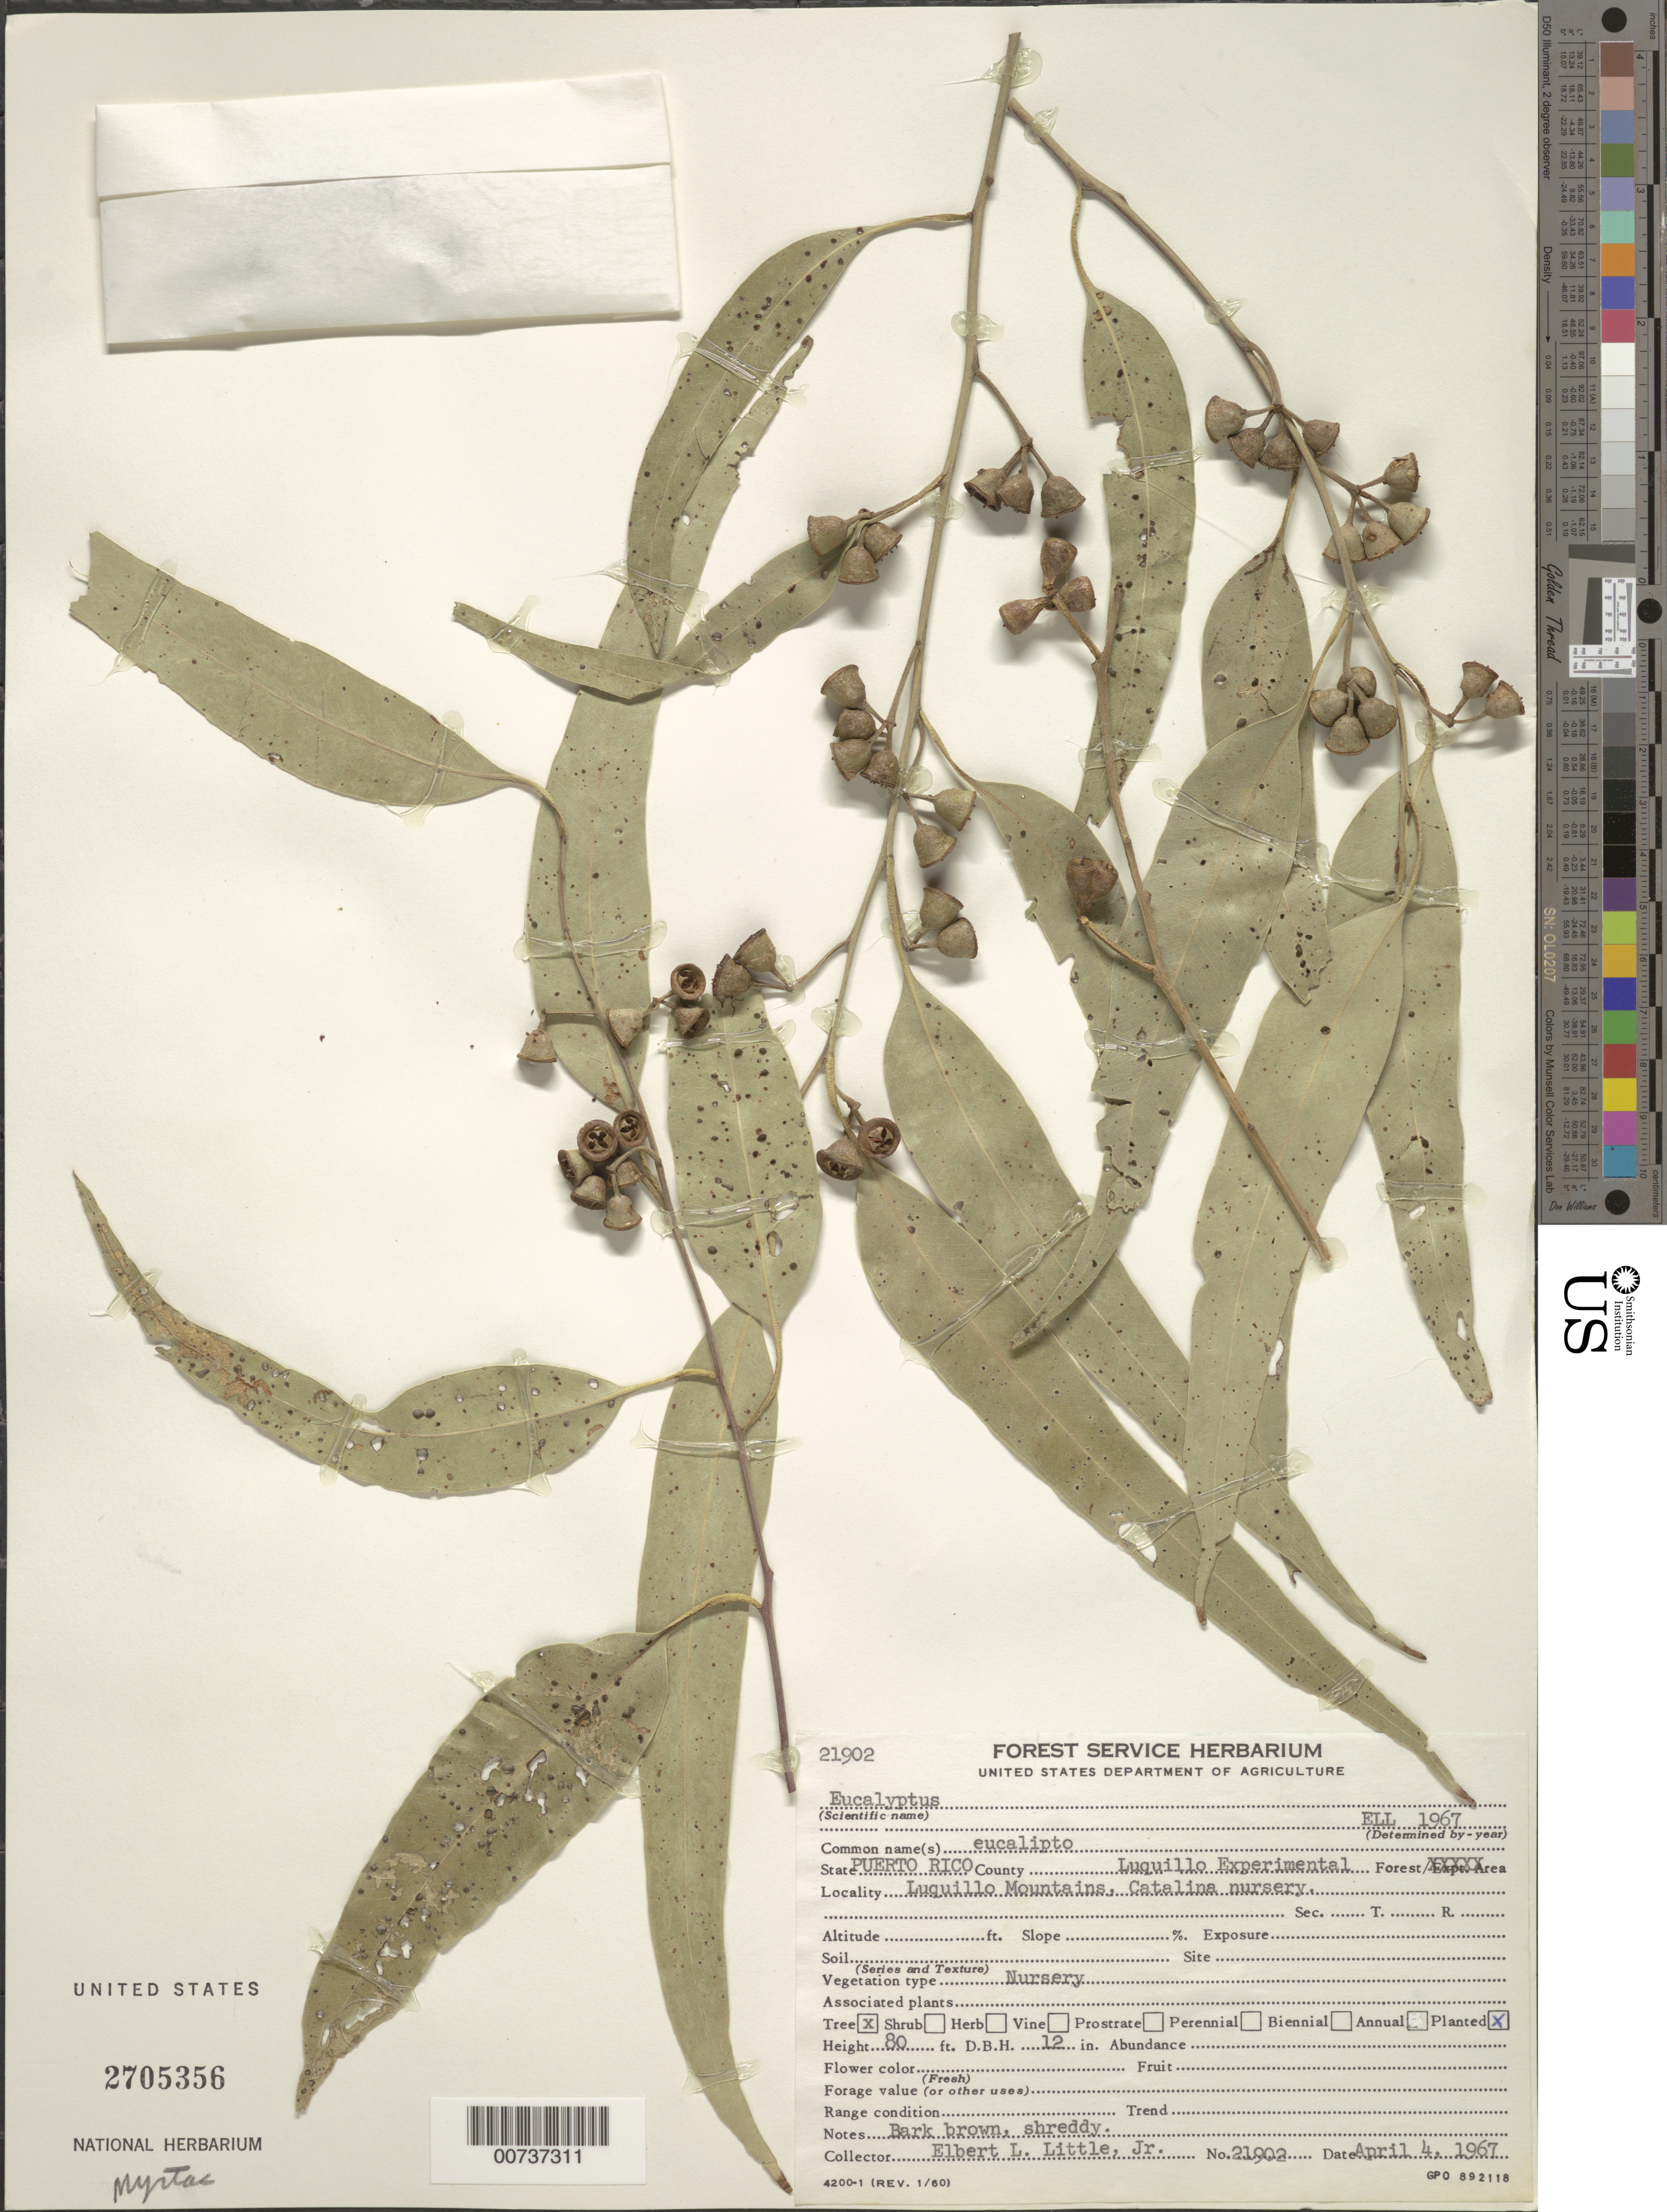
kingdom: Plantae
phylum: Tracheophyta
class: Magnoliopsida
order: Myrtales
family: Myrtaceae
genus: Eucalyptus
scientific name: Eucalyptus sp.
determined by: Little, Elbert L., Jr., (FSSR), United States Department of Agriculture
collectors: E. L. Little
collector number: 21902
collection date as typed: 04 Apr 1967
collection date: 1967-04-04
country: Puerto Rico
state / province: Luquillo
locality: Luquillo Mountains, Catalina Nursery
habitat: Nursery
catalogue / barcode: US 2705356